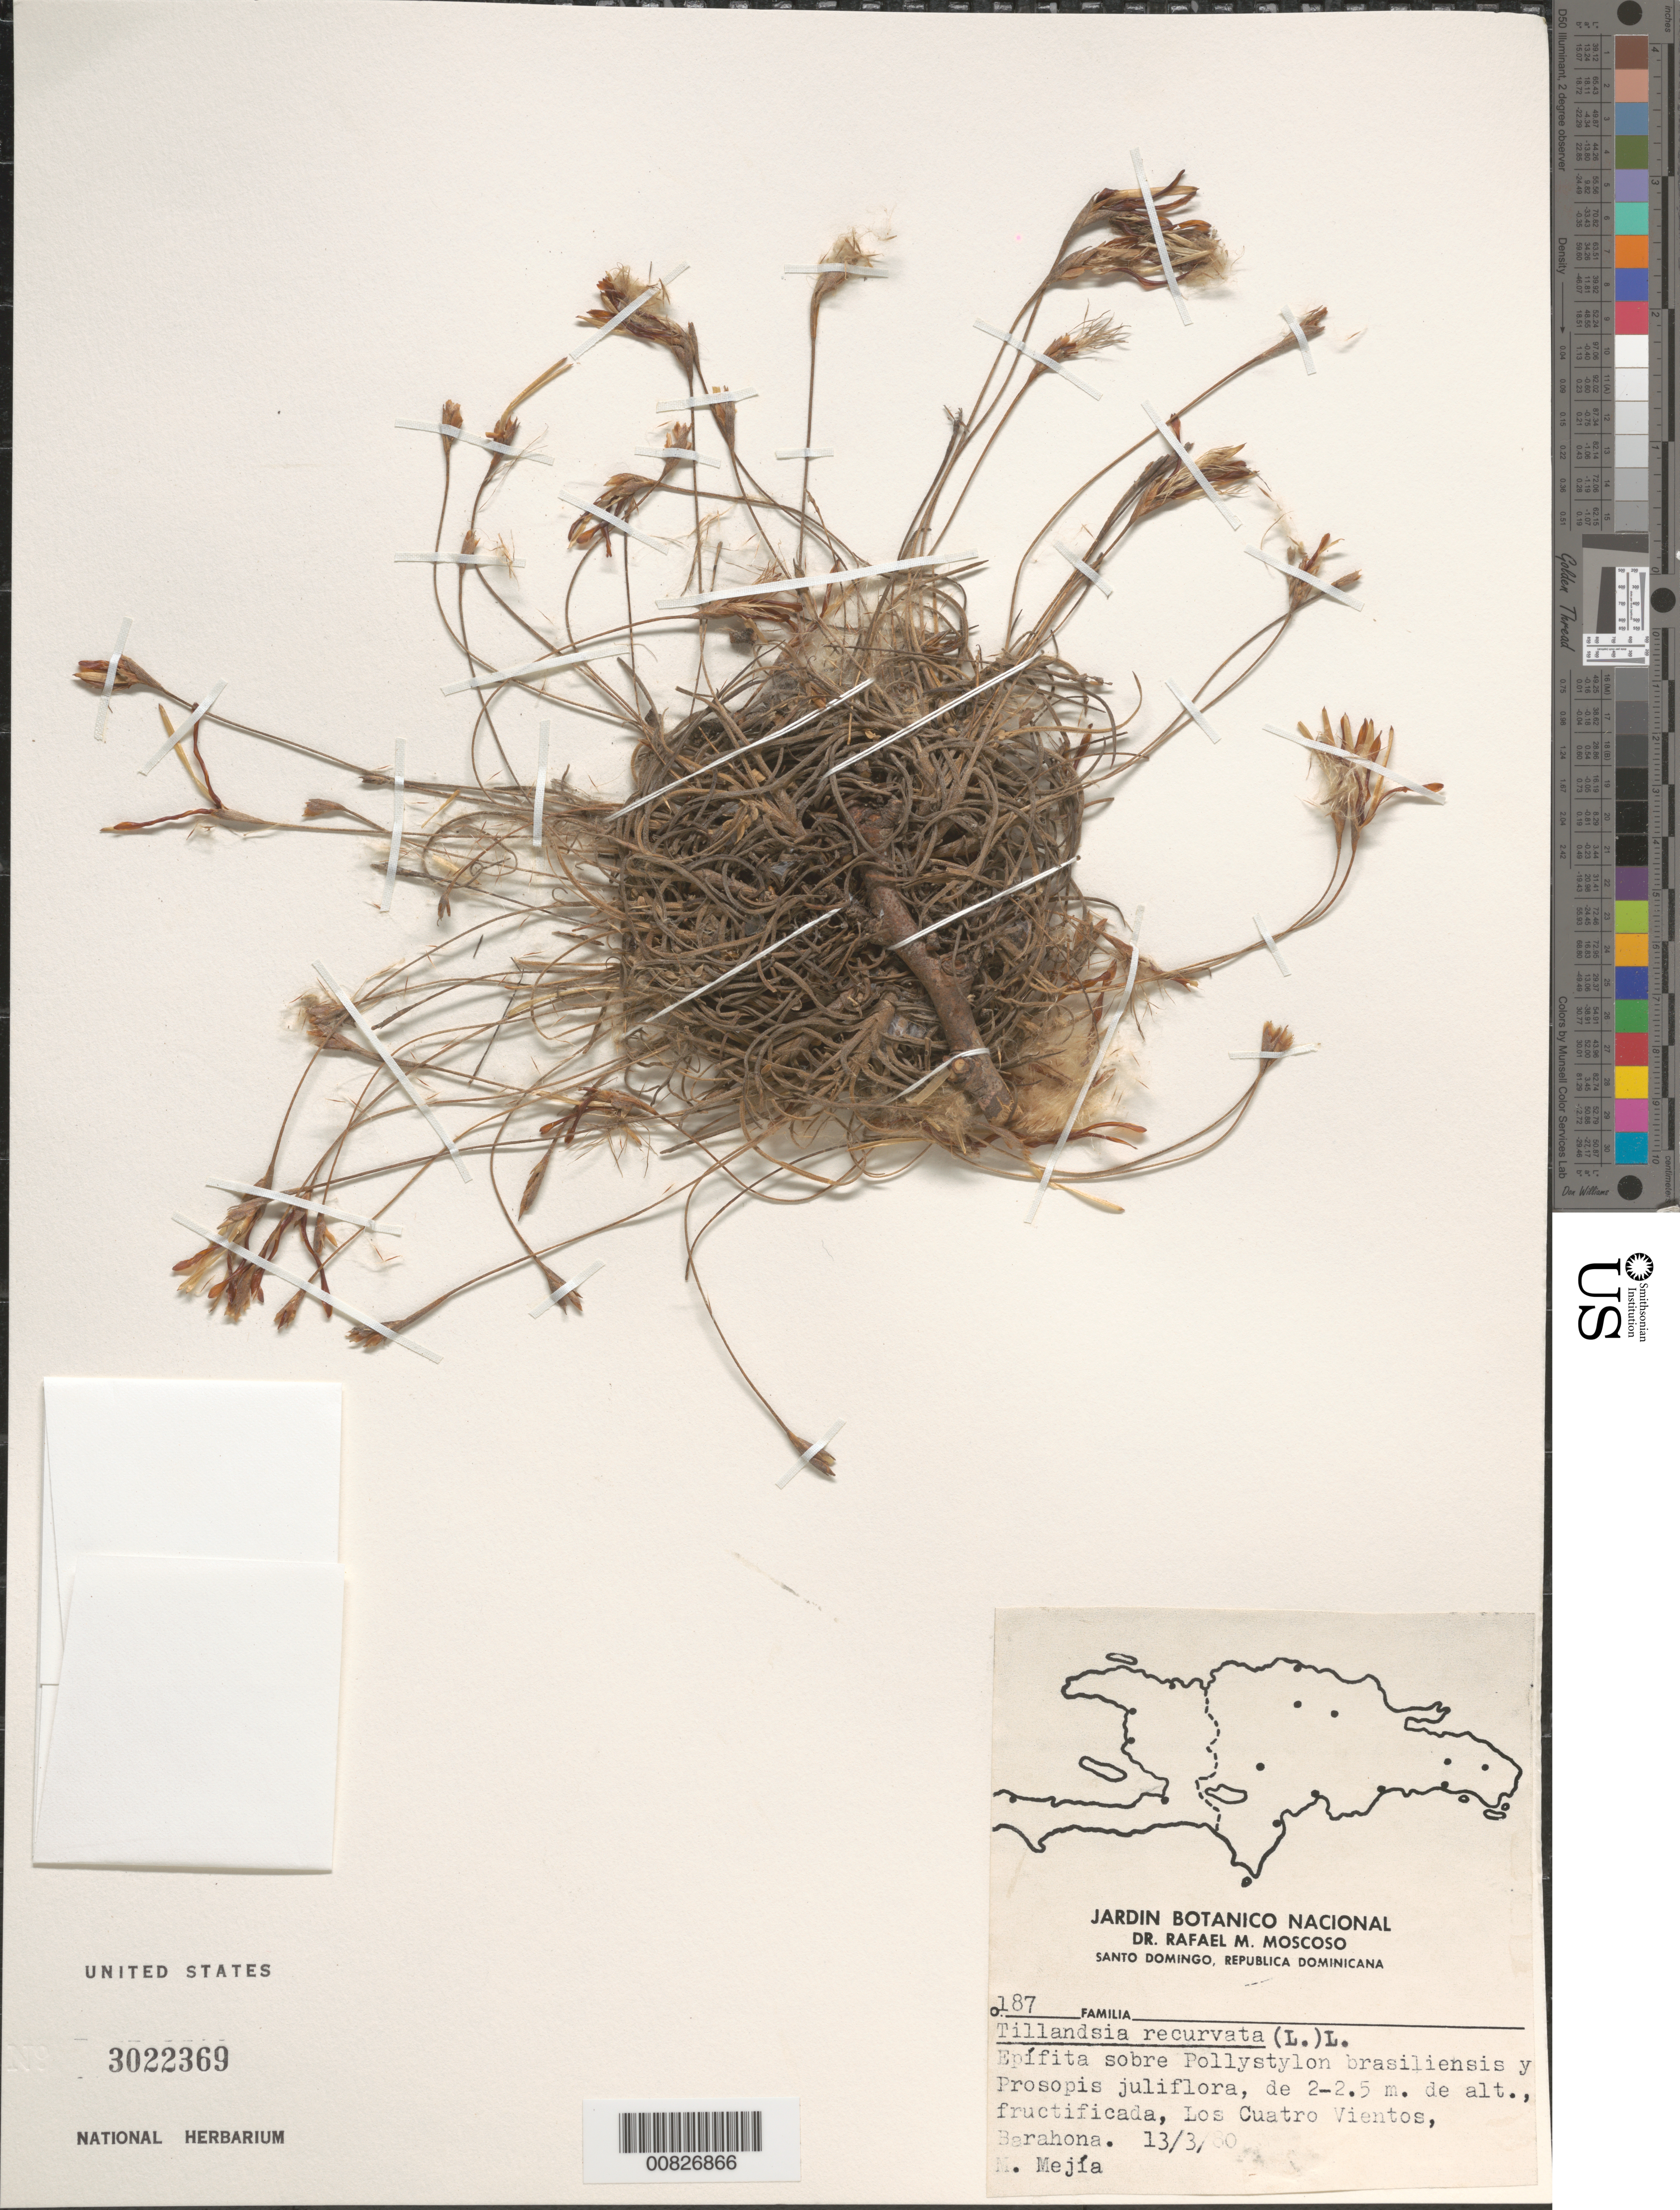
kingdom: Plantae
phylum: Tracheophyta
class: Liliopsida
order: Poales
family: Bromeliaceae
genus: Tillandsia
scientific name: Tillandsia recurvata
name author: L.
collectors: M. Mejia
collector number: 187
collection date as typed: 13 Mar 1980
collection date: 1980-03-13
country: Dominican Republic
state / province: Barahona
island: Hispaniola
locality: Los Cuatro Vientos, Barahona.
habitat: Sobre Pollystylon brasiliensis y Prosopis juliflora, de 2-2.5 m. de alt.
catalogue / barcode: US 3022369